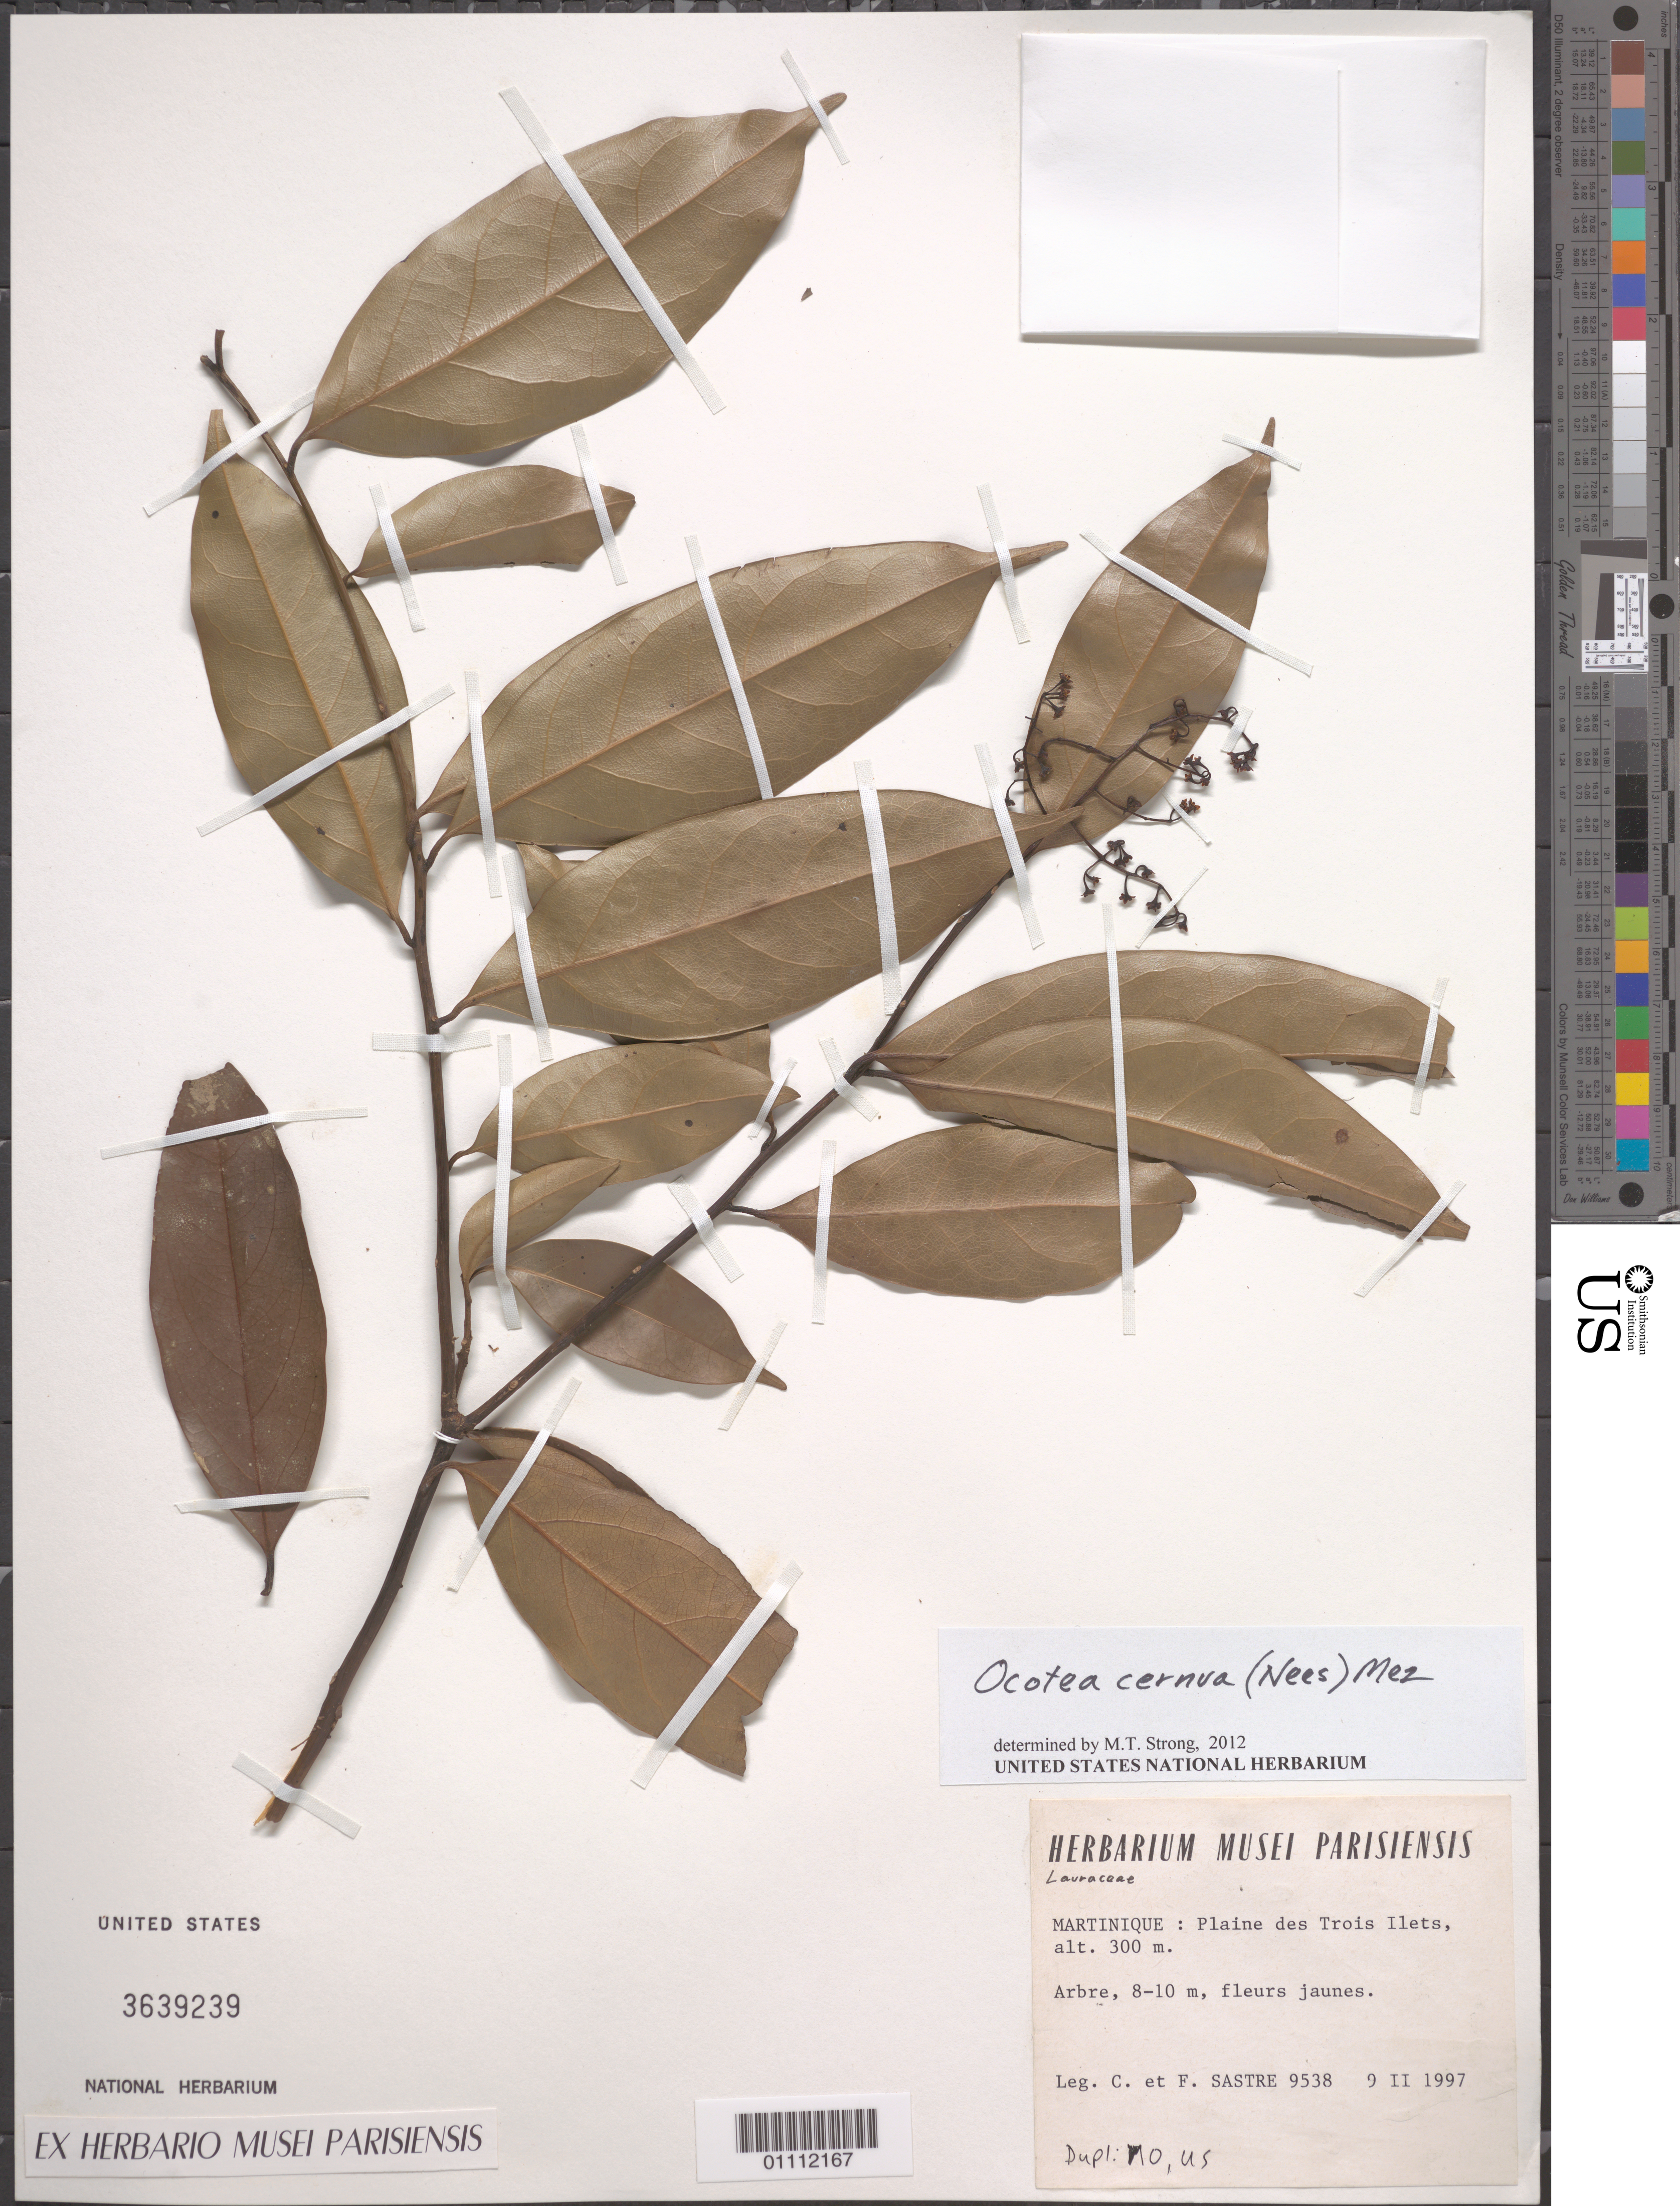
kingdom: Plantae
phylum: Tracheophyta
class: Magnoliopsida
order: Laurales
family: Lauraceae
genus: Ocotea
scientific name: Ocotea cernua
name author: (Nees) Mez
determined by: Strong, M. T., (US), Smithsonian Institution - National Museum of Natural History (UNITED STATES)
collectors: C. H. L. Sastre & F. Sastre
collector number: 9538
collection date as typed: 09 Feb 1997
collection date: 1997-02-09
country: Martinique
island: Martinique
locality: Plaine des Trois Ilets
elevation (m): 300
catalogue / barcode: US 3639239